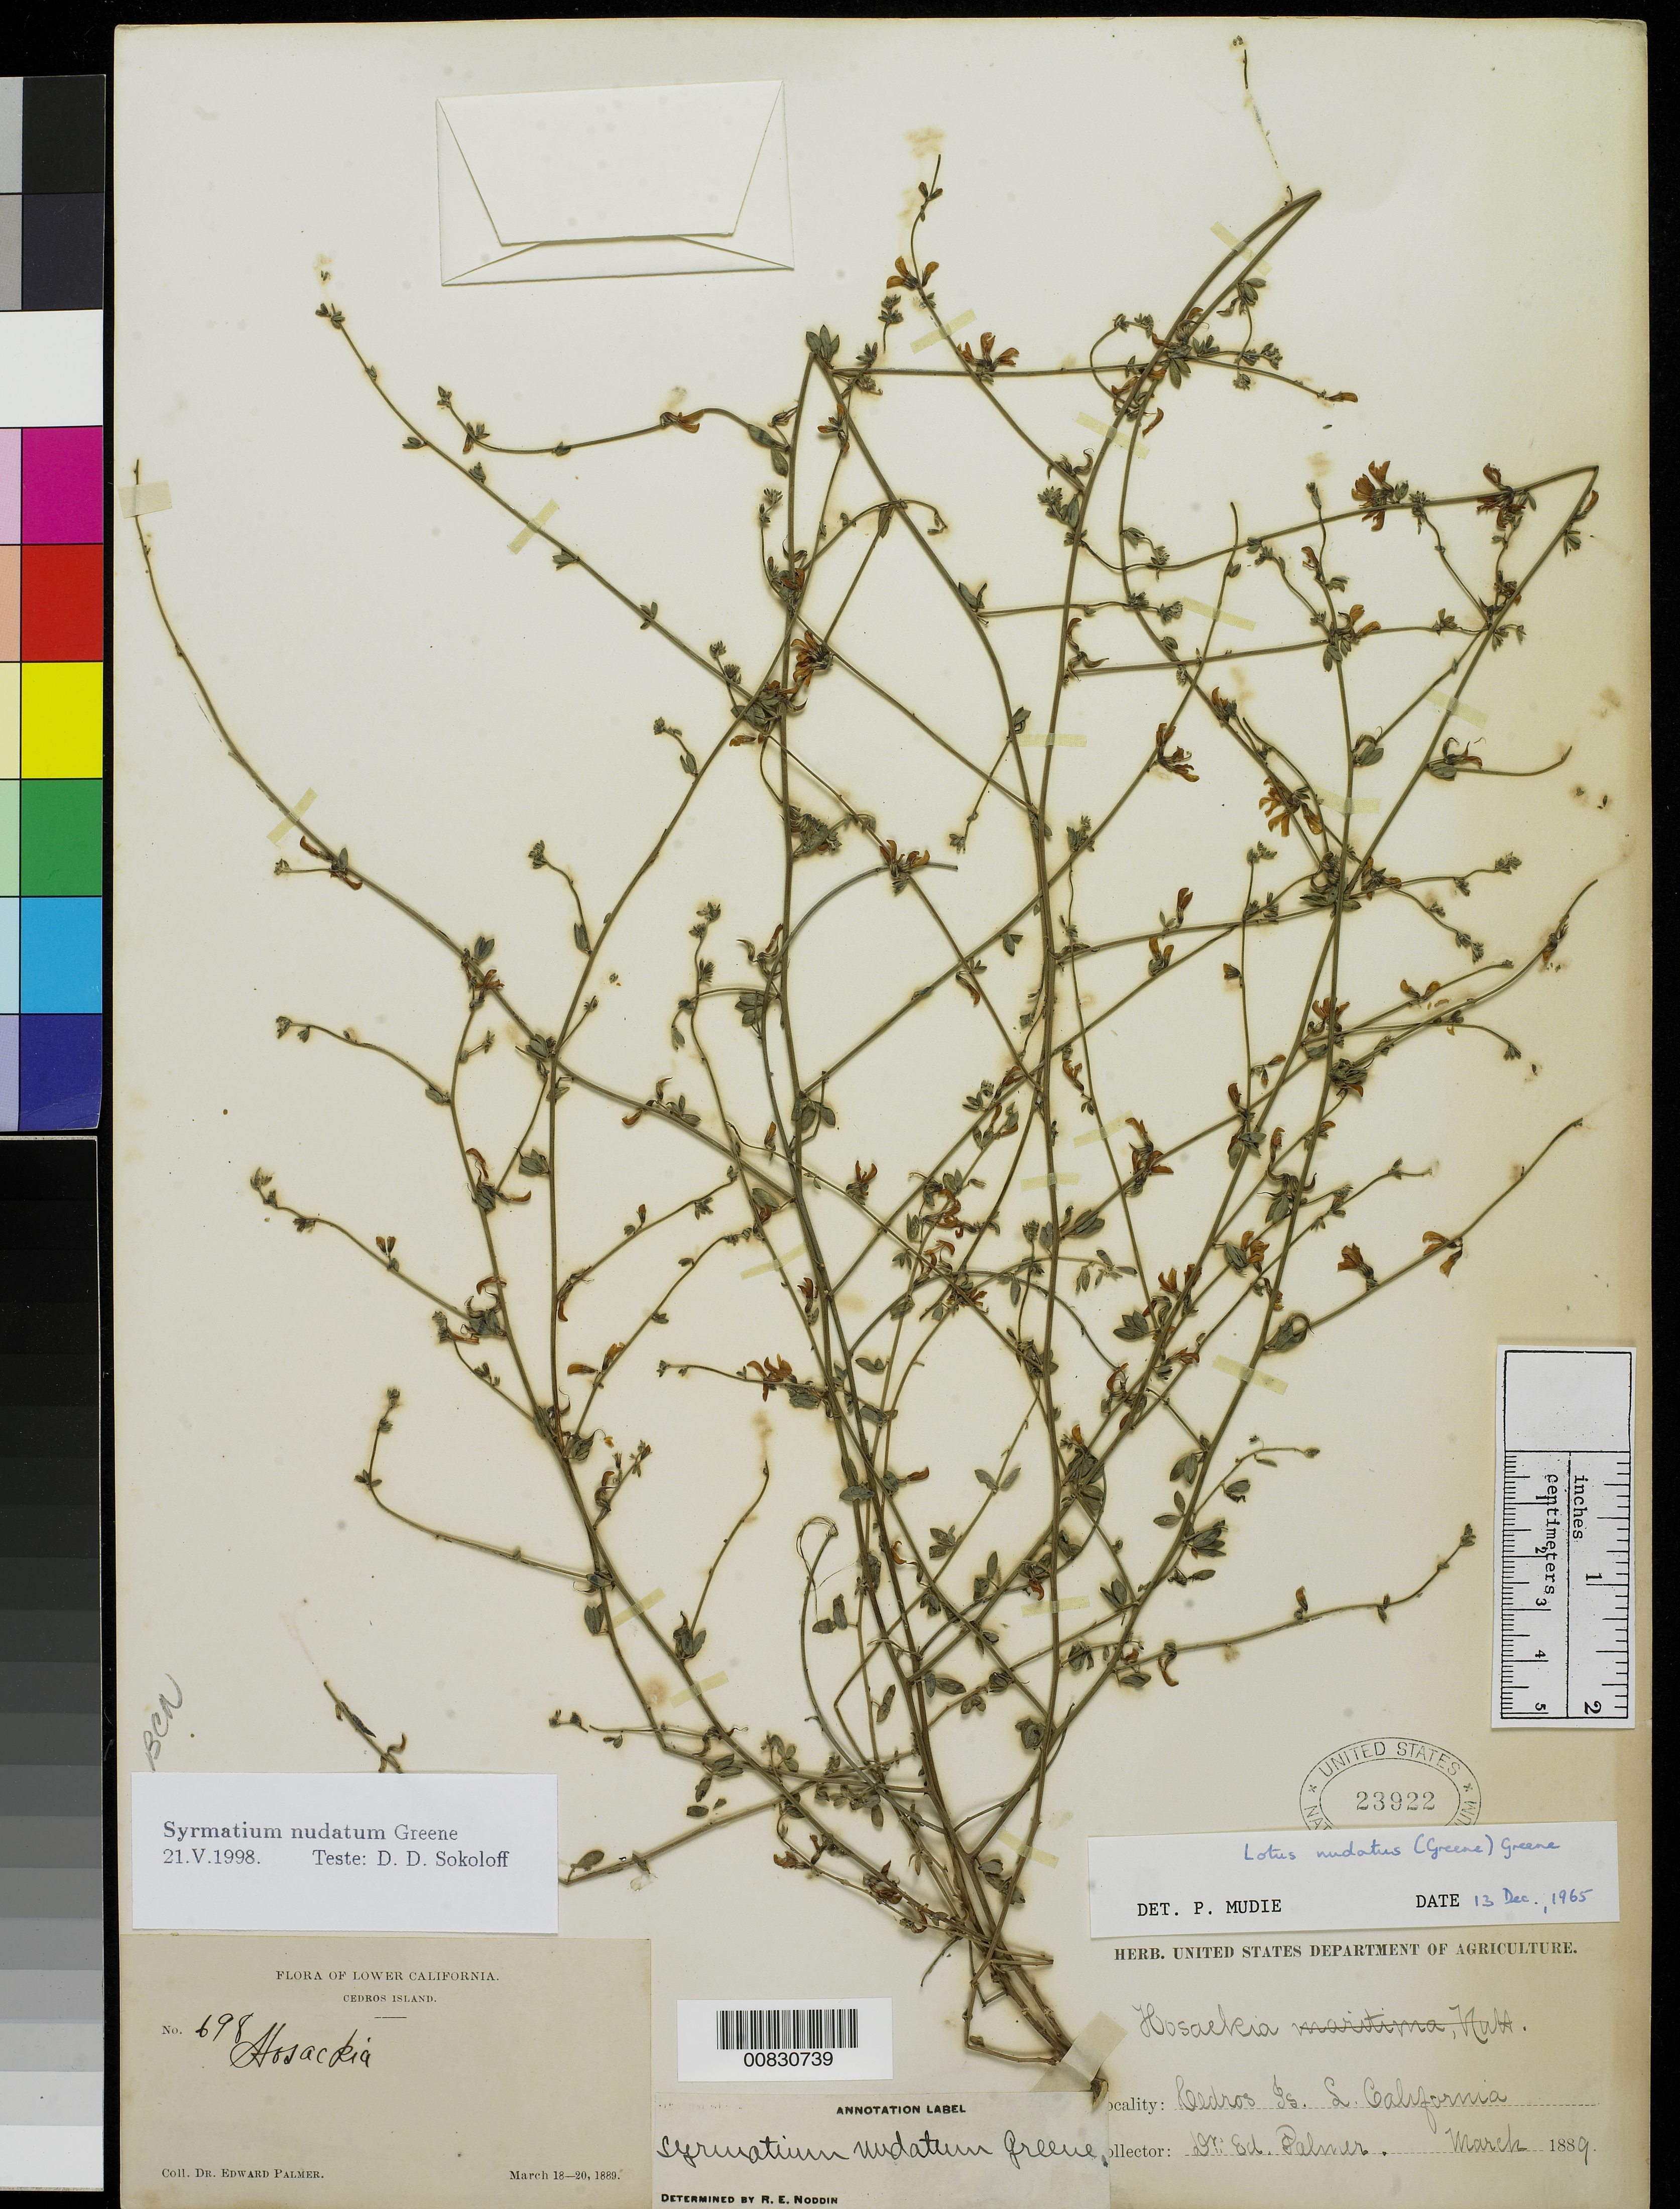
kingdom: Plantae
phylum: Tracheophyta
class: Magnoliopsida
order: Fabales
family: Fabaceae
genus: Syrmatium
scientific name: Syrmatium nudatum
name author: Greene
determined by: Sokoloff, D. D.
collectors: E. Palmer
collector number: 698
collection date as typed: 18 Mar 1889 to 20 Mar 1889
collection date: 1889-03-18/1889-03-20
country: Mexico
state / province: Baja California Norte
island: Cedros I.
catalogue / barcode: US 23922